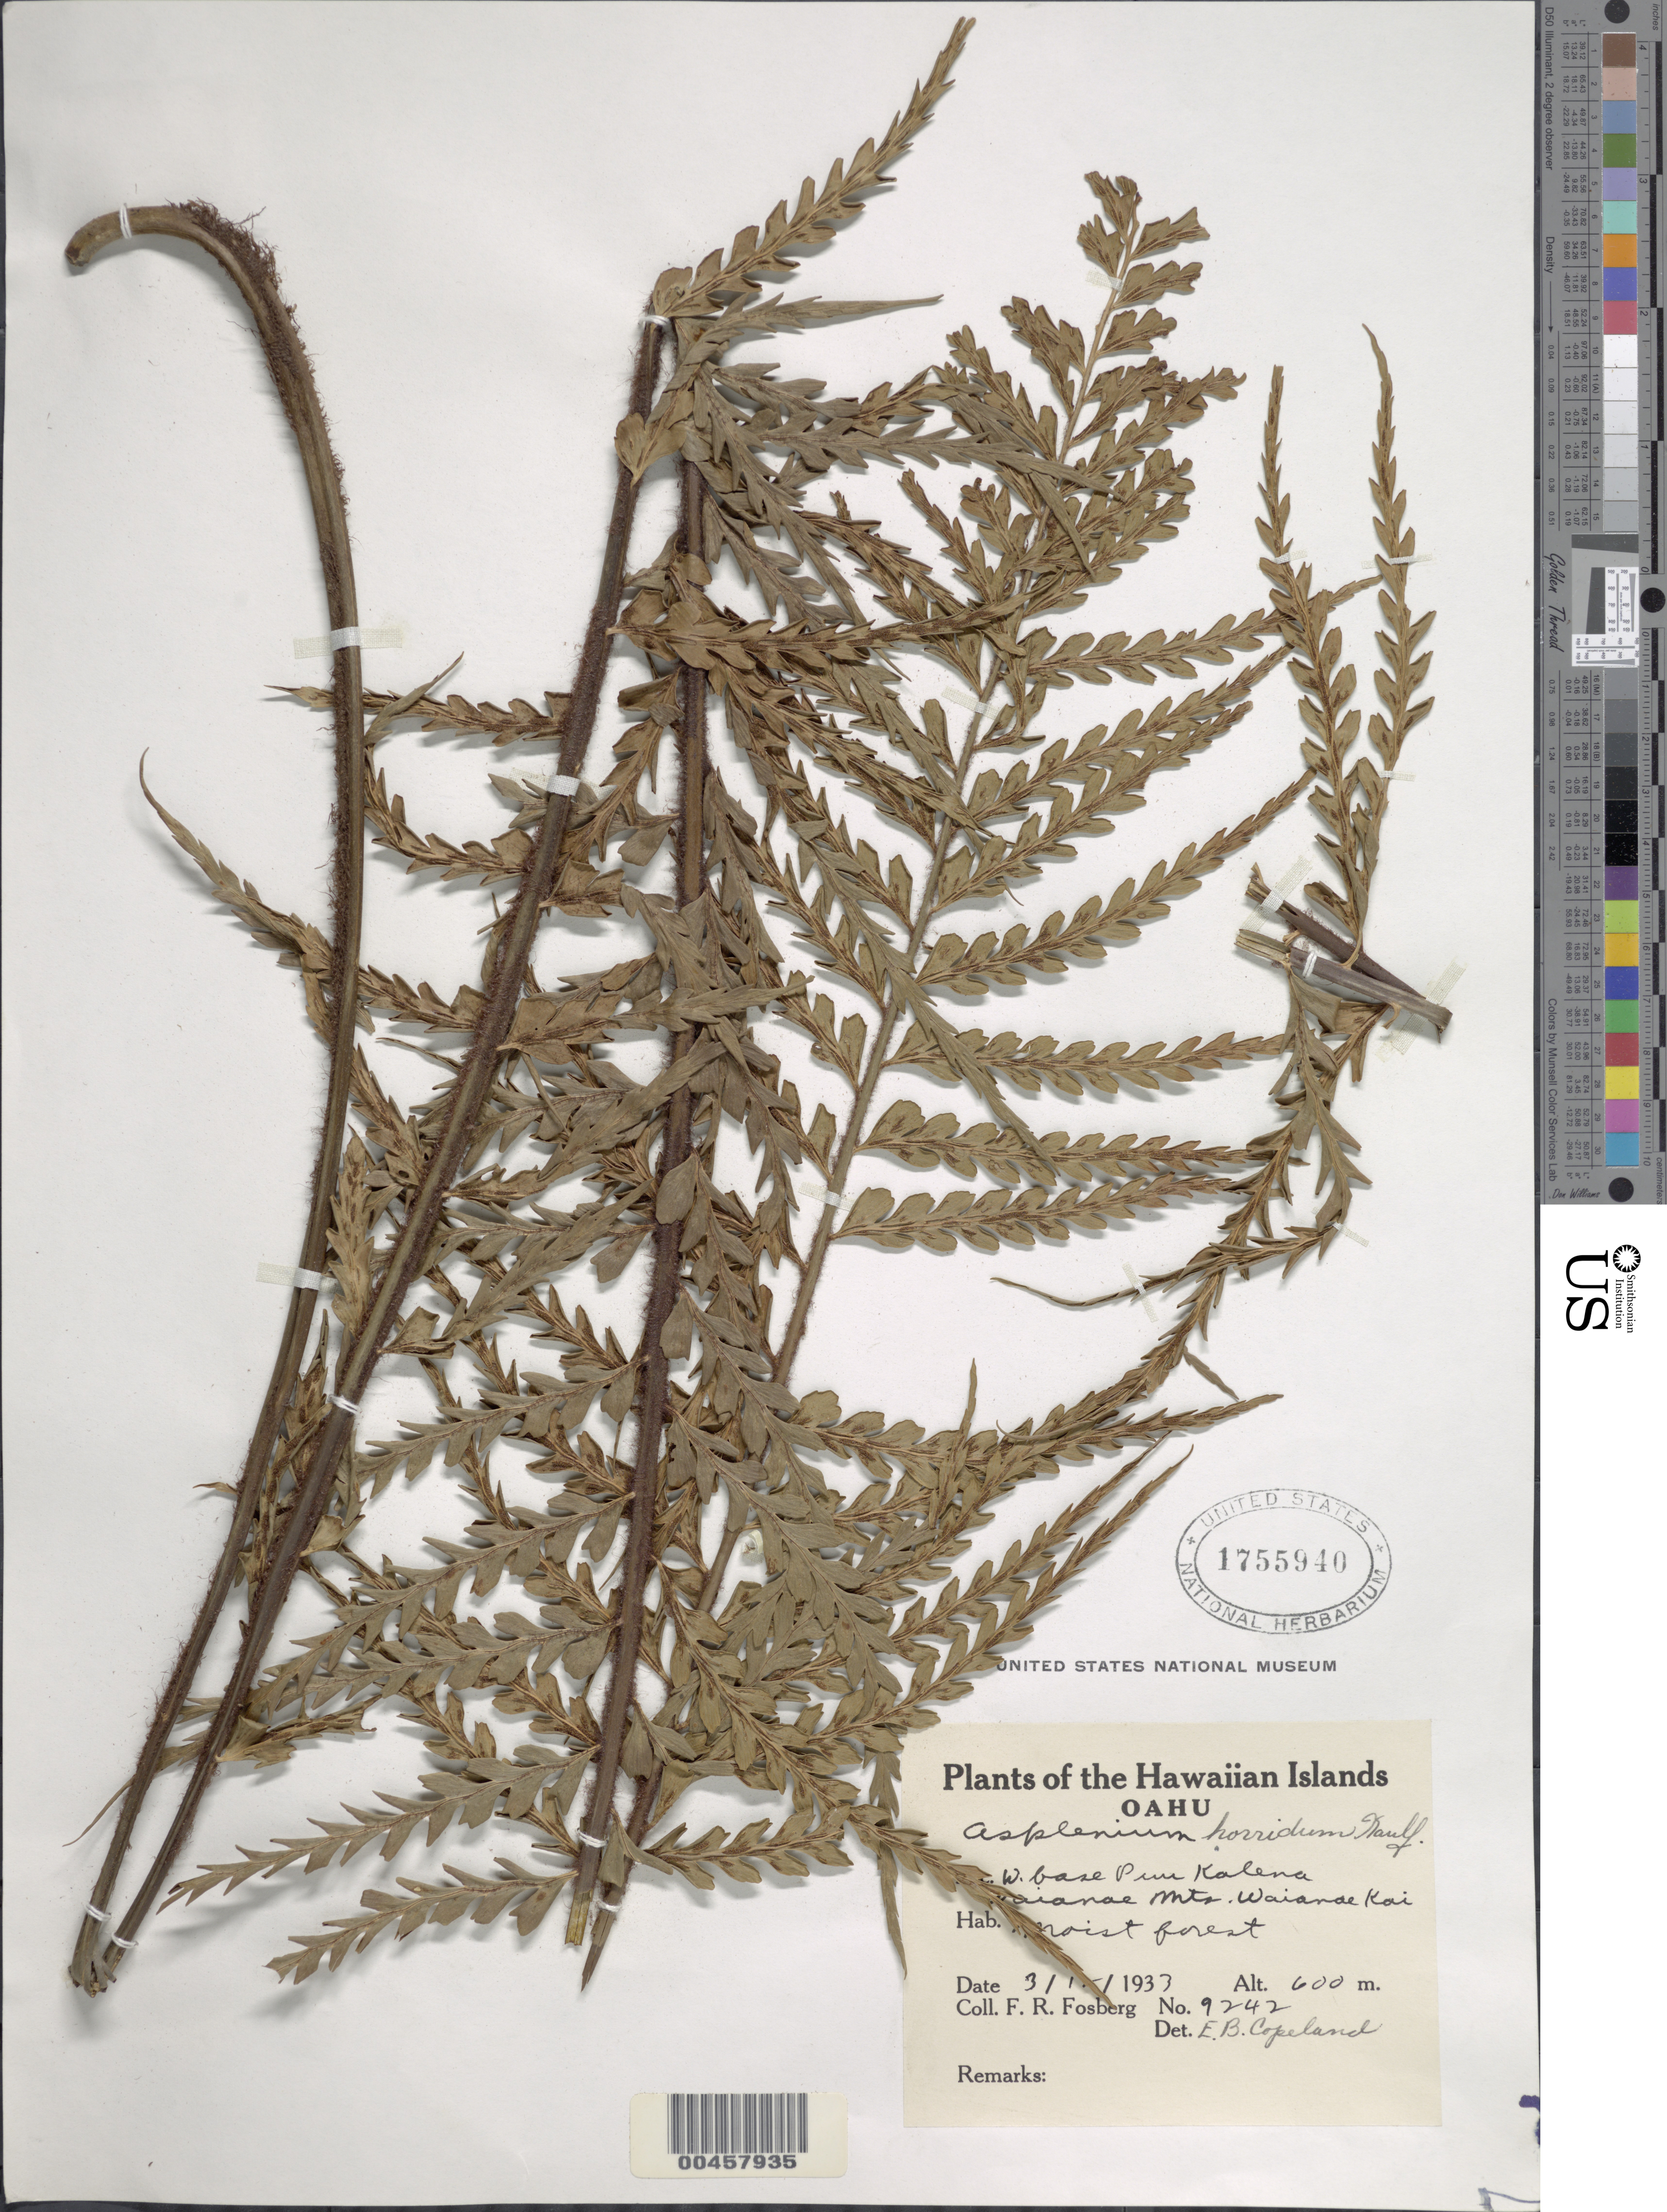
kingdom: Plantae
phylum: Tracheophyta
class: Polypodiopsida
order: Polypodiales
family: Aspleniaceae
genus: Asplenium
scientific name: Asplenium horridum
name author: Kaulf.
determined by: Wagner, W. L., (BOT), Smithsonian Institution - National Museum of Natural History (UNITED STATES)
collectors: F. R. Fosberg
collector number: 9242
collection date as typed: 3 Dec 1933 or 12 Mar 1933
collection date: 1933-03-12 or 1933-12-03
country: United States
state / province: Hawaii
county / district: Honolulu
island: Oahu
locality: W. base Puu Kalena, Waianae Mts., Waianae Kai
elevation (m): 600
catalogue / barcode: US 1755940